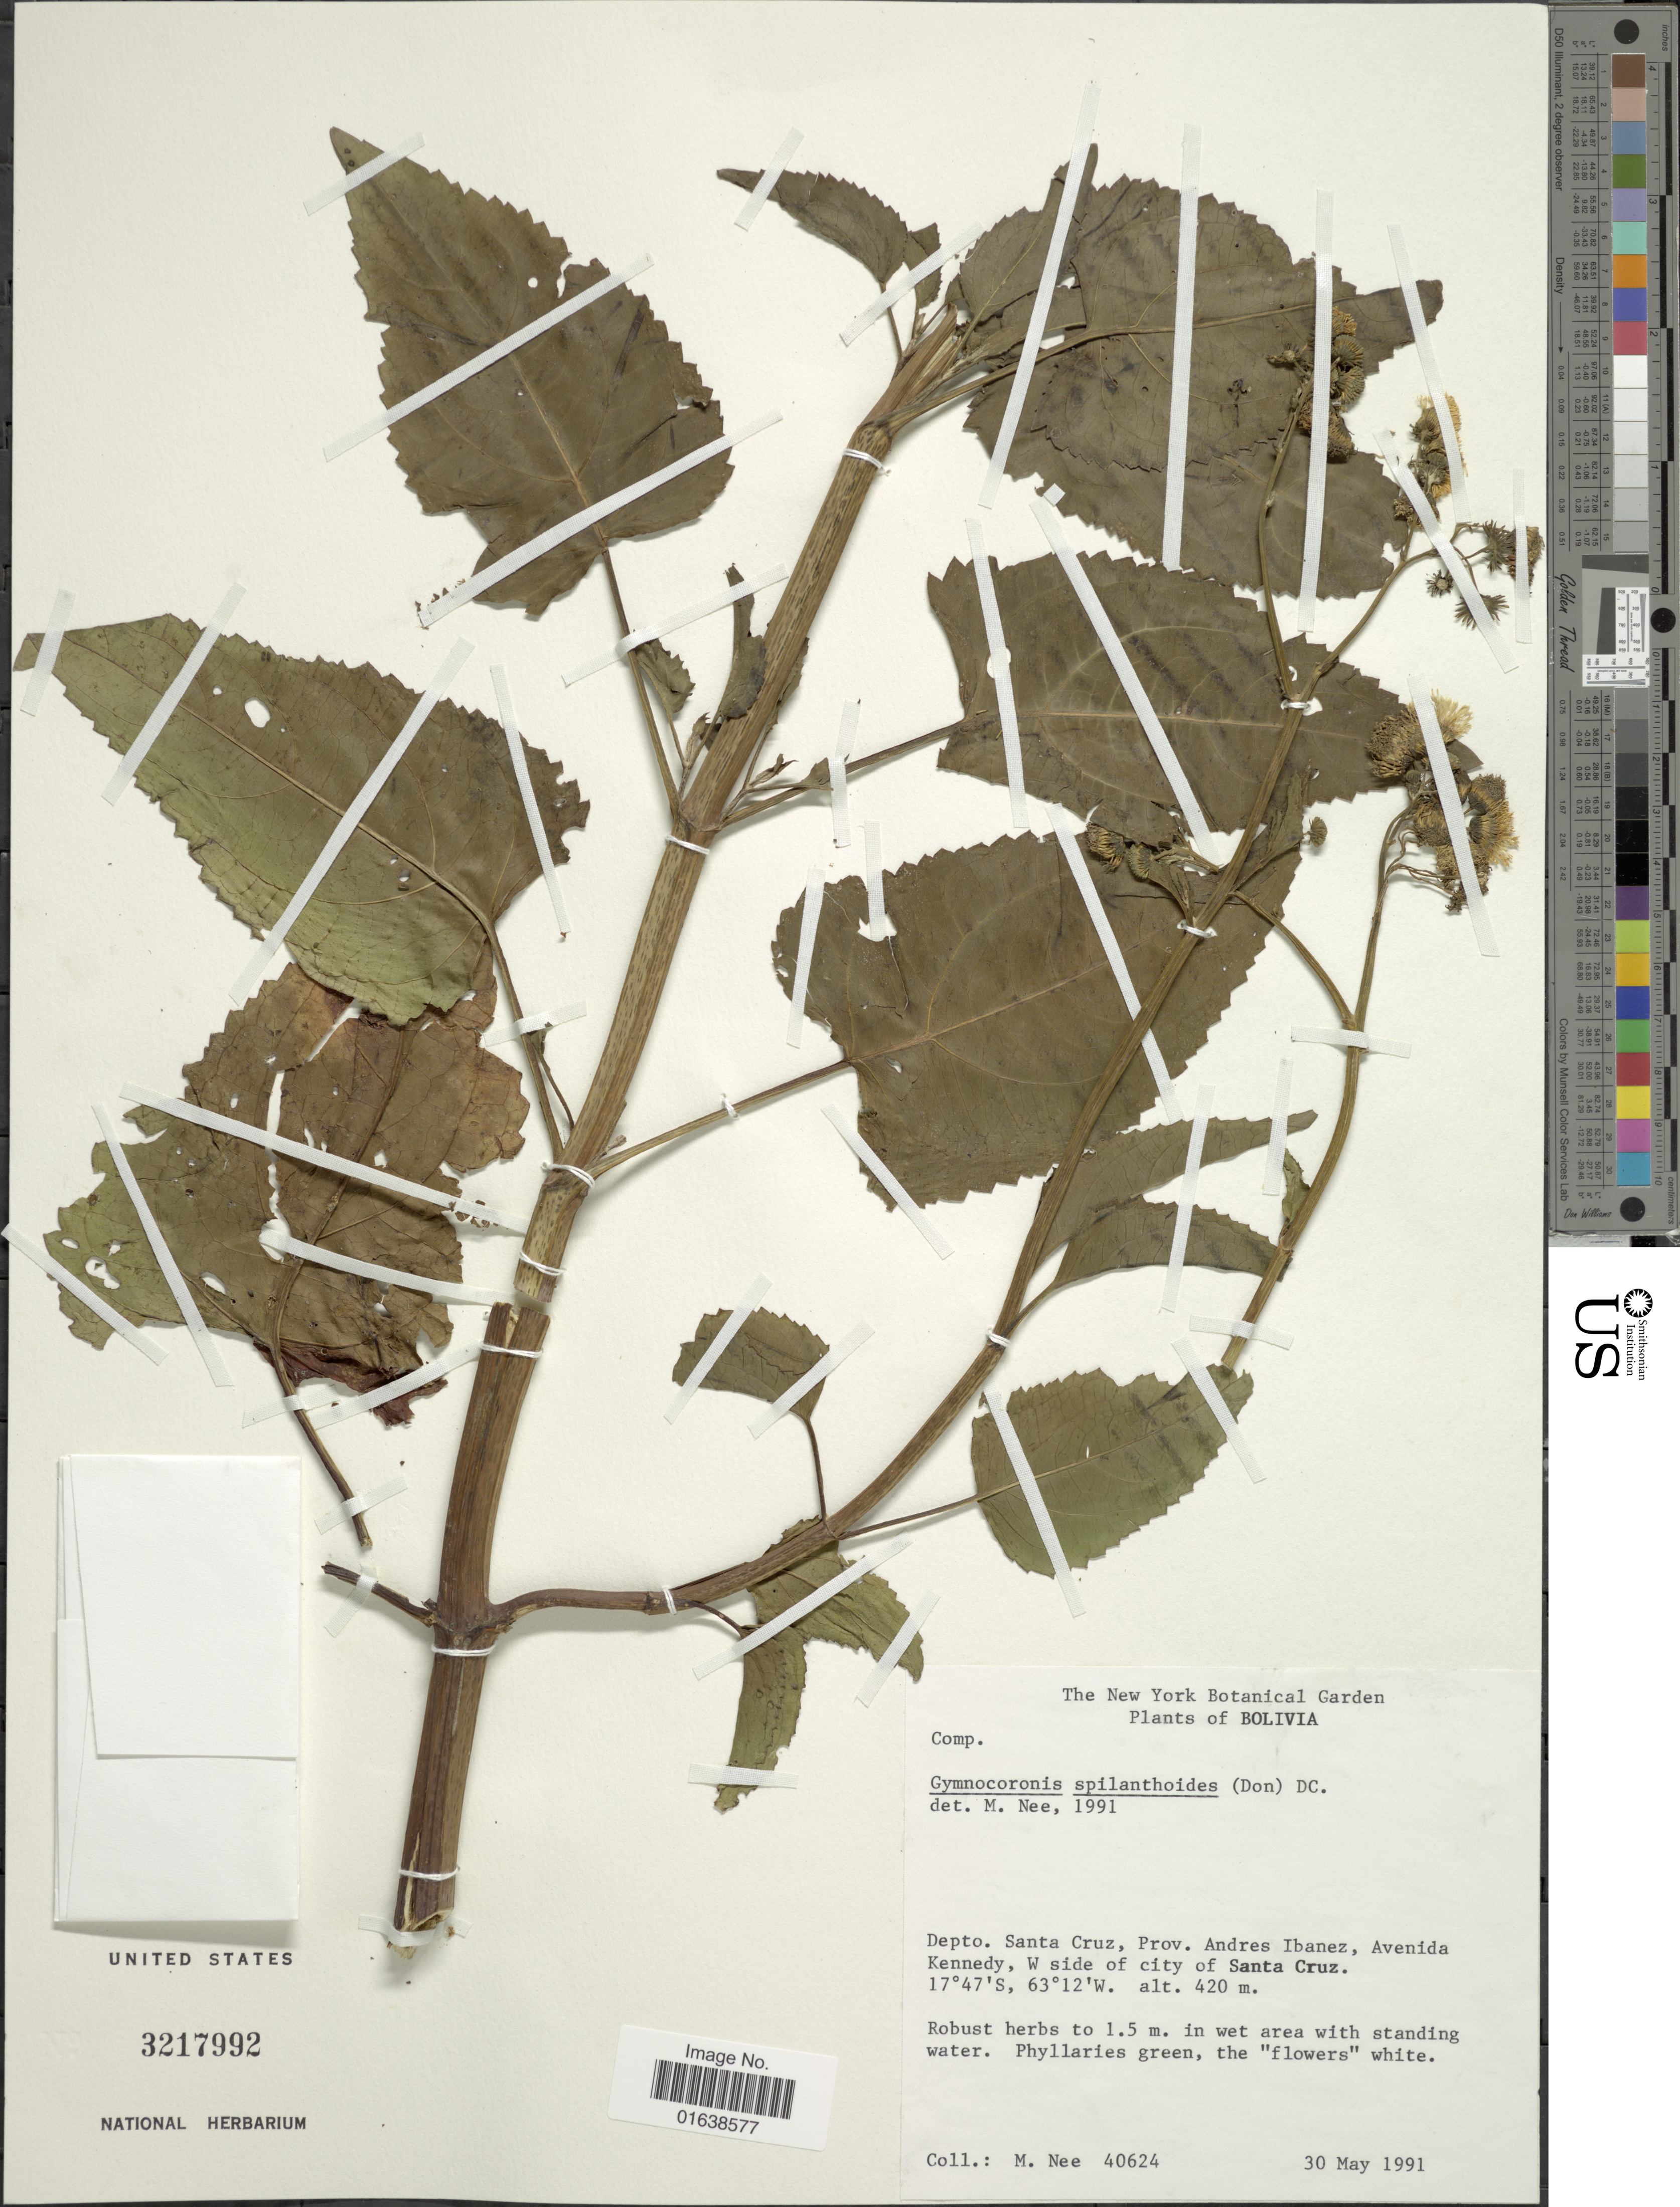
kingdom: Plantae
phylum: Tracheophyta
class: Magnoliopsida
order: Asterales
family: Asteraceae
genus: Gymnocoronis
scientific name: Gymnocoronis spilanthoides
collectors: M. Nee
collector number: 40624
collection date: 1991-05-30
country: Bolivia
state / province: Santa Cruz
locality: Depto. Santa Cruz, Prov. Andres Ibanze. Andres Ibaneze, Avenida Kennedy, W side of city of Santa Cruz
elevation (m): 420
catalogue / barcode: US 3217992